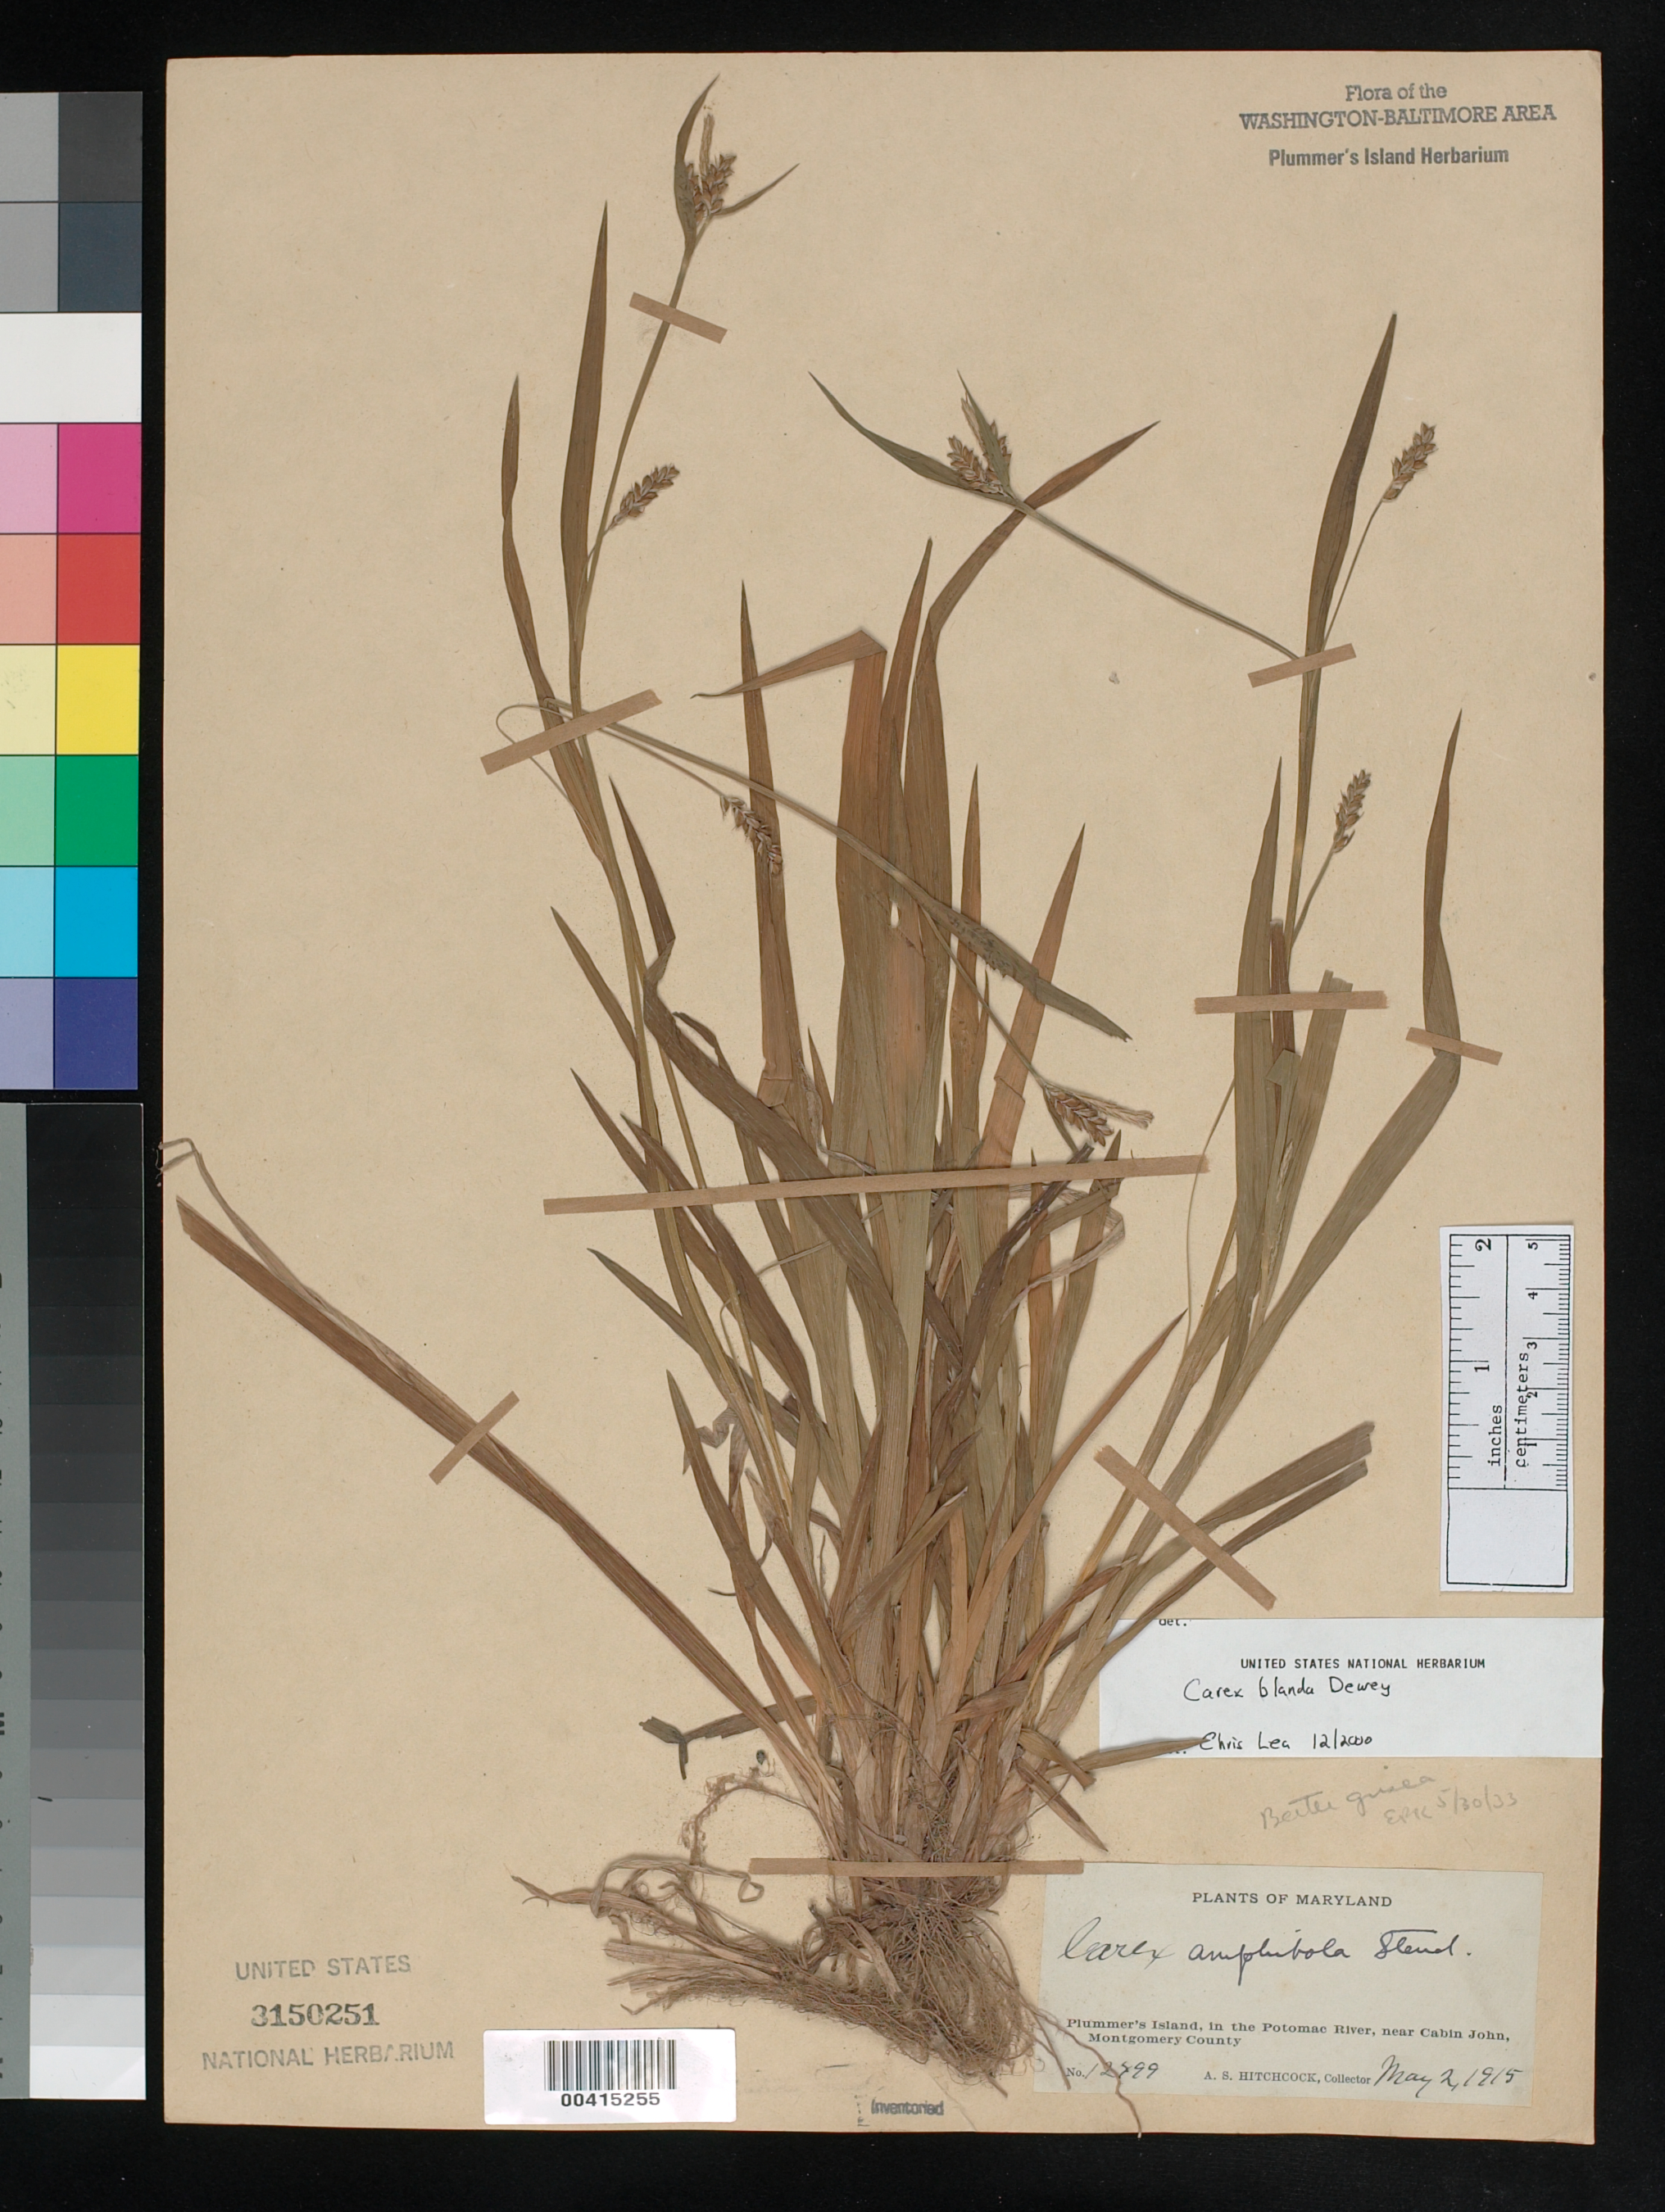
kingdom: Plantae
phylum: Tracheophyta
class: Liliopsida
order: Poales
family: Cyperaceae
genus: Carex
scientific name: Carex blanda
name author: Dewey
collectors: A. S. Hitchcock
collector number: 12499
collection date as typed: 02 May 1915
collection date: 1915-05-02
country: United States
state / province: Maryland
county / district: Montgomery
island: Plummers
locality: Plummer's Island Plummers Island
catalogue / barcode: US 3150251